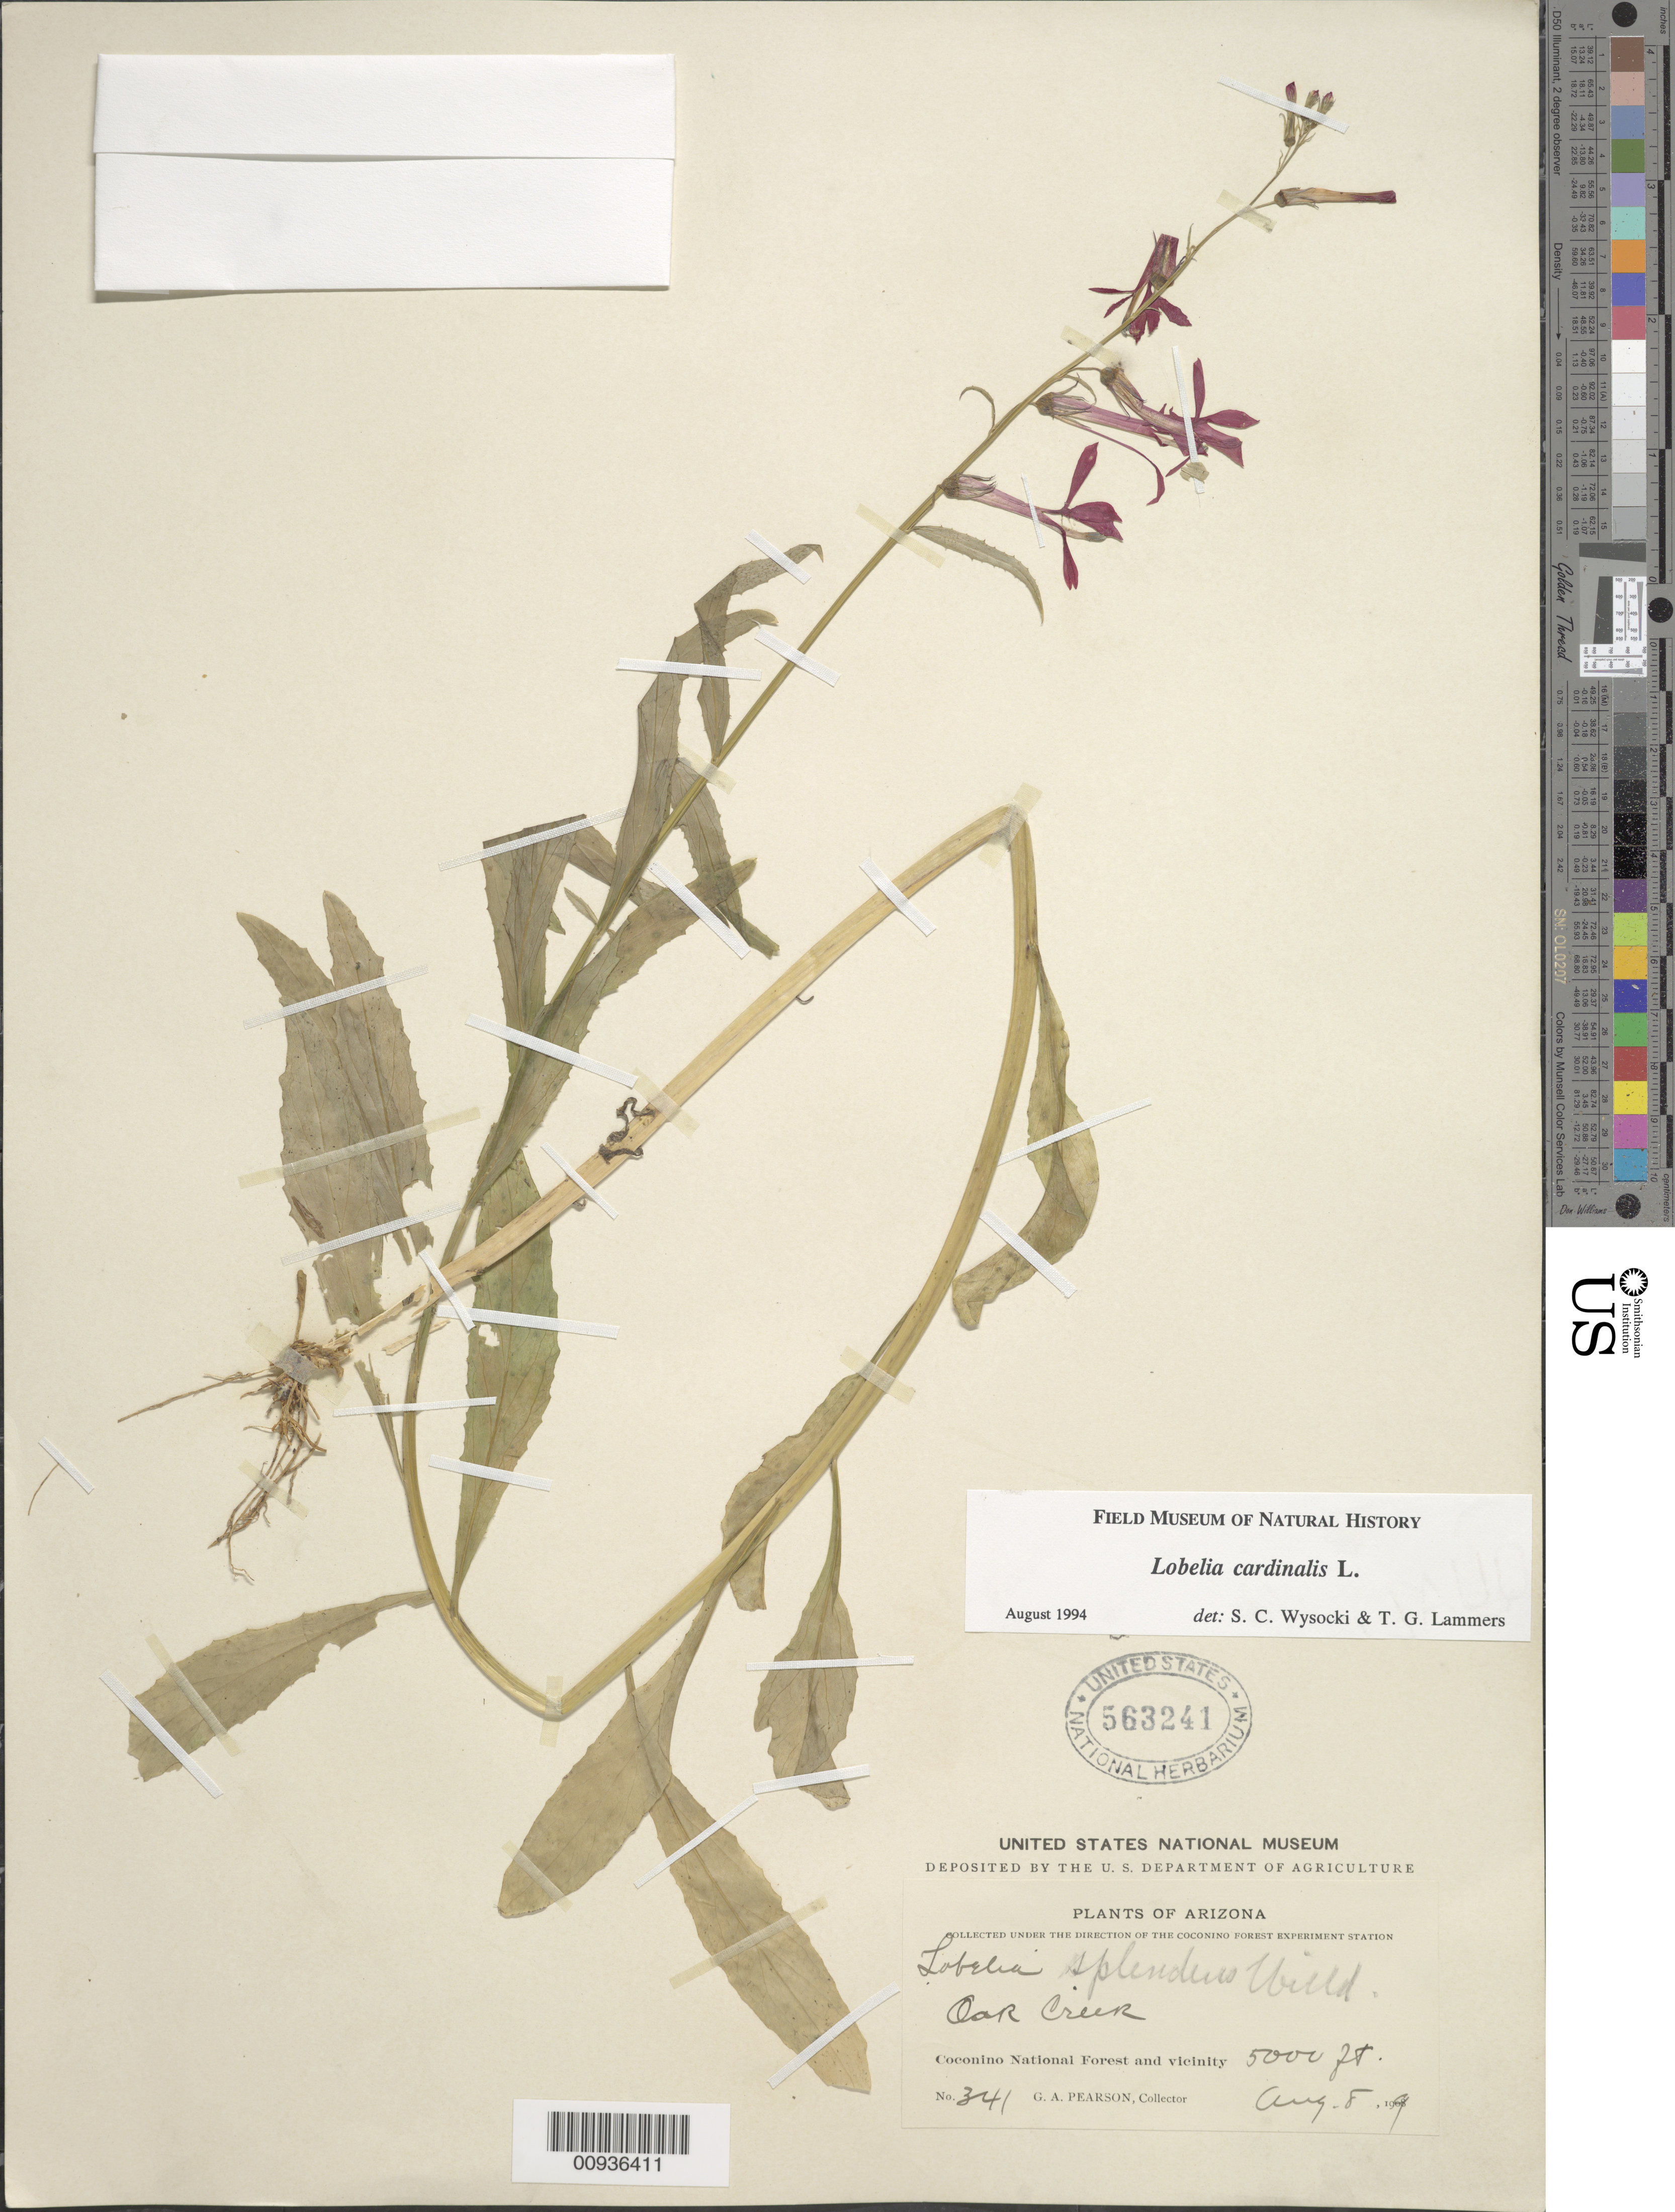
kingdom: Plantae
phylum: Tracheophyta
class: Magnoliopsida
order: Asterales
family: Campanulaceae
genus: Lobelia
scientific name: Lobelia cardinalis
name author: L.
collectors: G. A. Pearson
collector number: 341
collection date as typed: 08 Aug 1909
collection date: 1909-08-08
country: United States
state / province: Arizona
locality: Oak Creek, Coconino National Forest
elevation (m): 1524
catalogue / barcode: US 563241